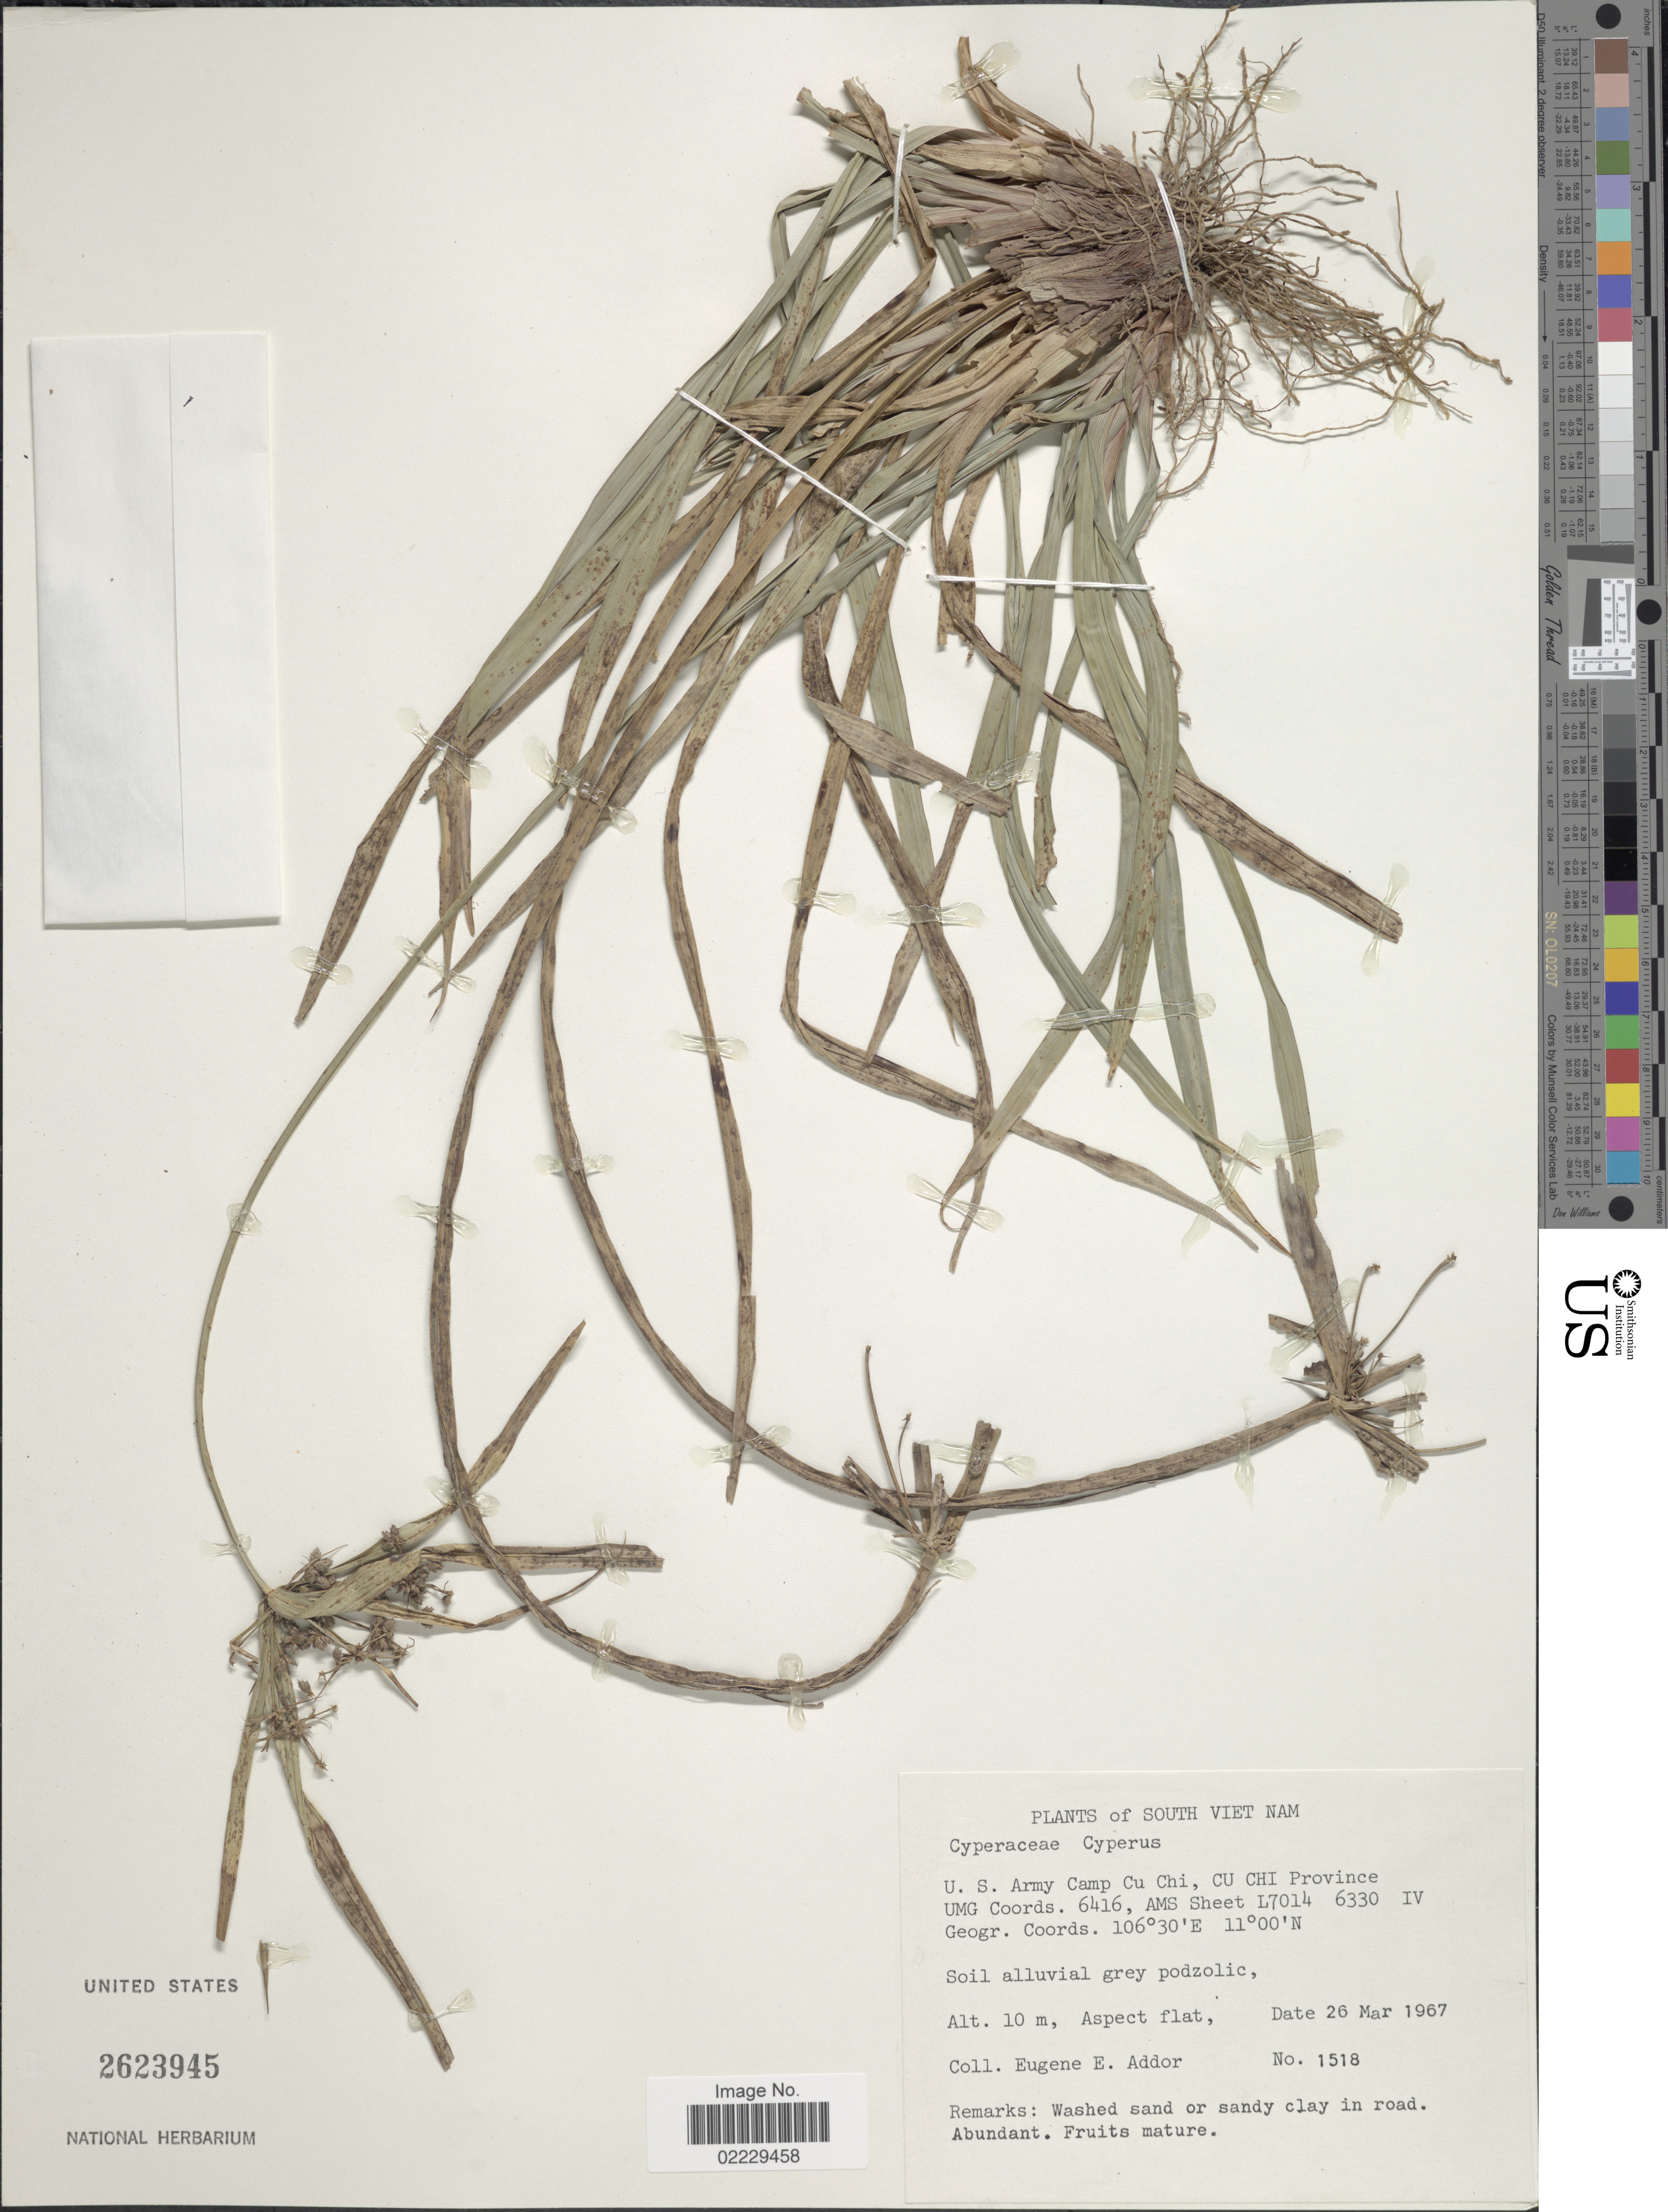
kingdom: Plantae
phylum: Tracheophyta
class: Liliopsida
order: Poales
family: Cyperaceae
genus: Cyperus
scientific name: Cyperus diffusus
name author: Vahl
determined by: Strong, Mark T., (BOT), Smithsonian Institution - National Museum of Natural History (UNITED STATES)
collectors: E. E. Addor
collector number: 1518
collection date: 1967-03-26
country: Vietnam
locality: South Viet Nam, U.S. Army Camp Cu Chi, Cu Chi Province UMG Coords. 6416, AMS Sheet L7014 6330IV Geogr.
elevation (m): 10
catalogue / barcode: US 2623945